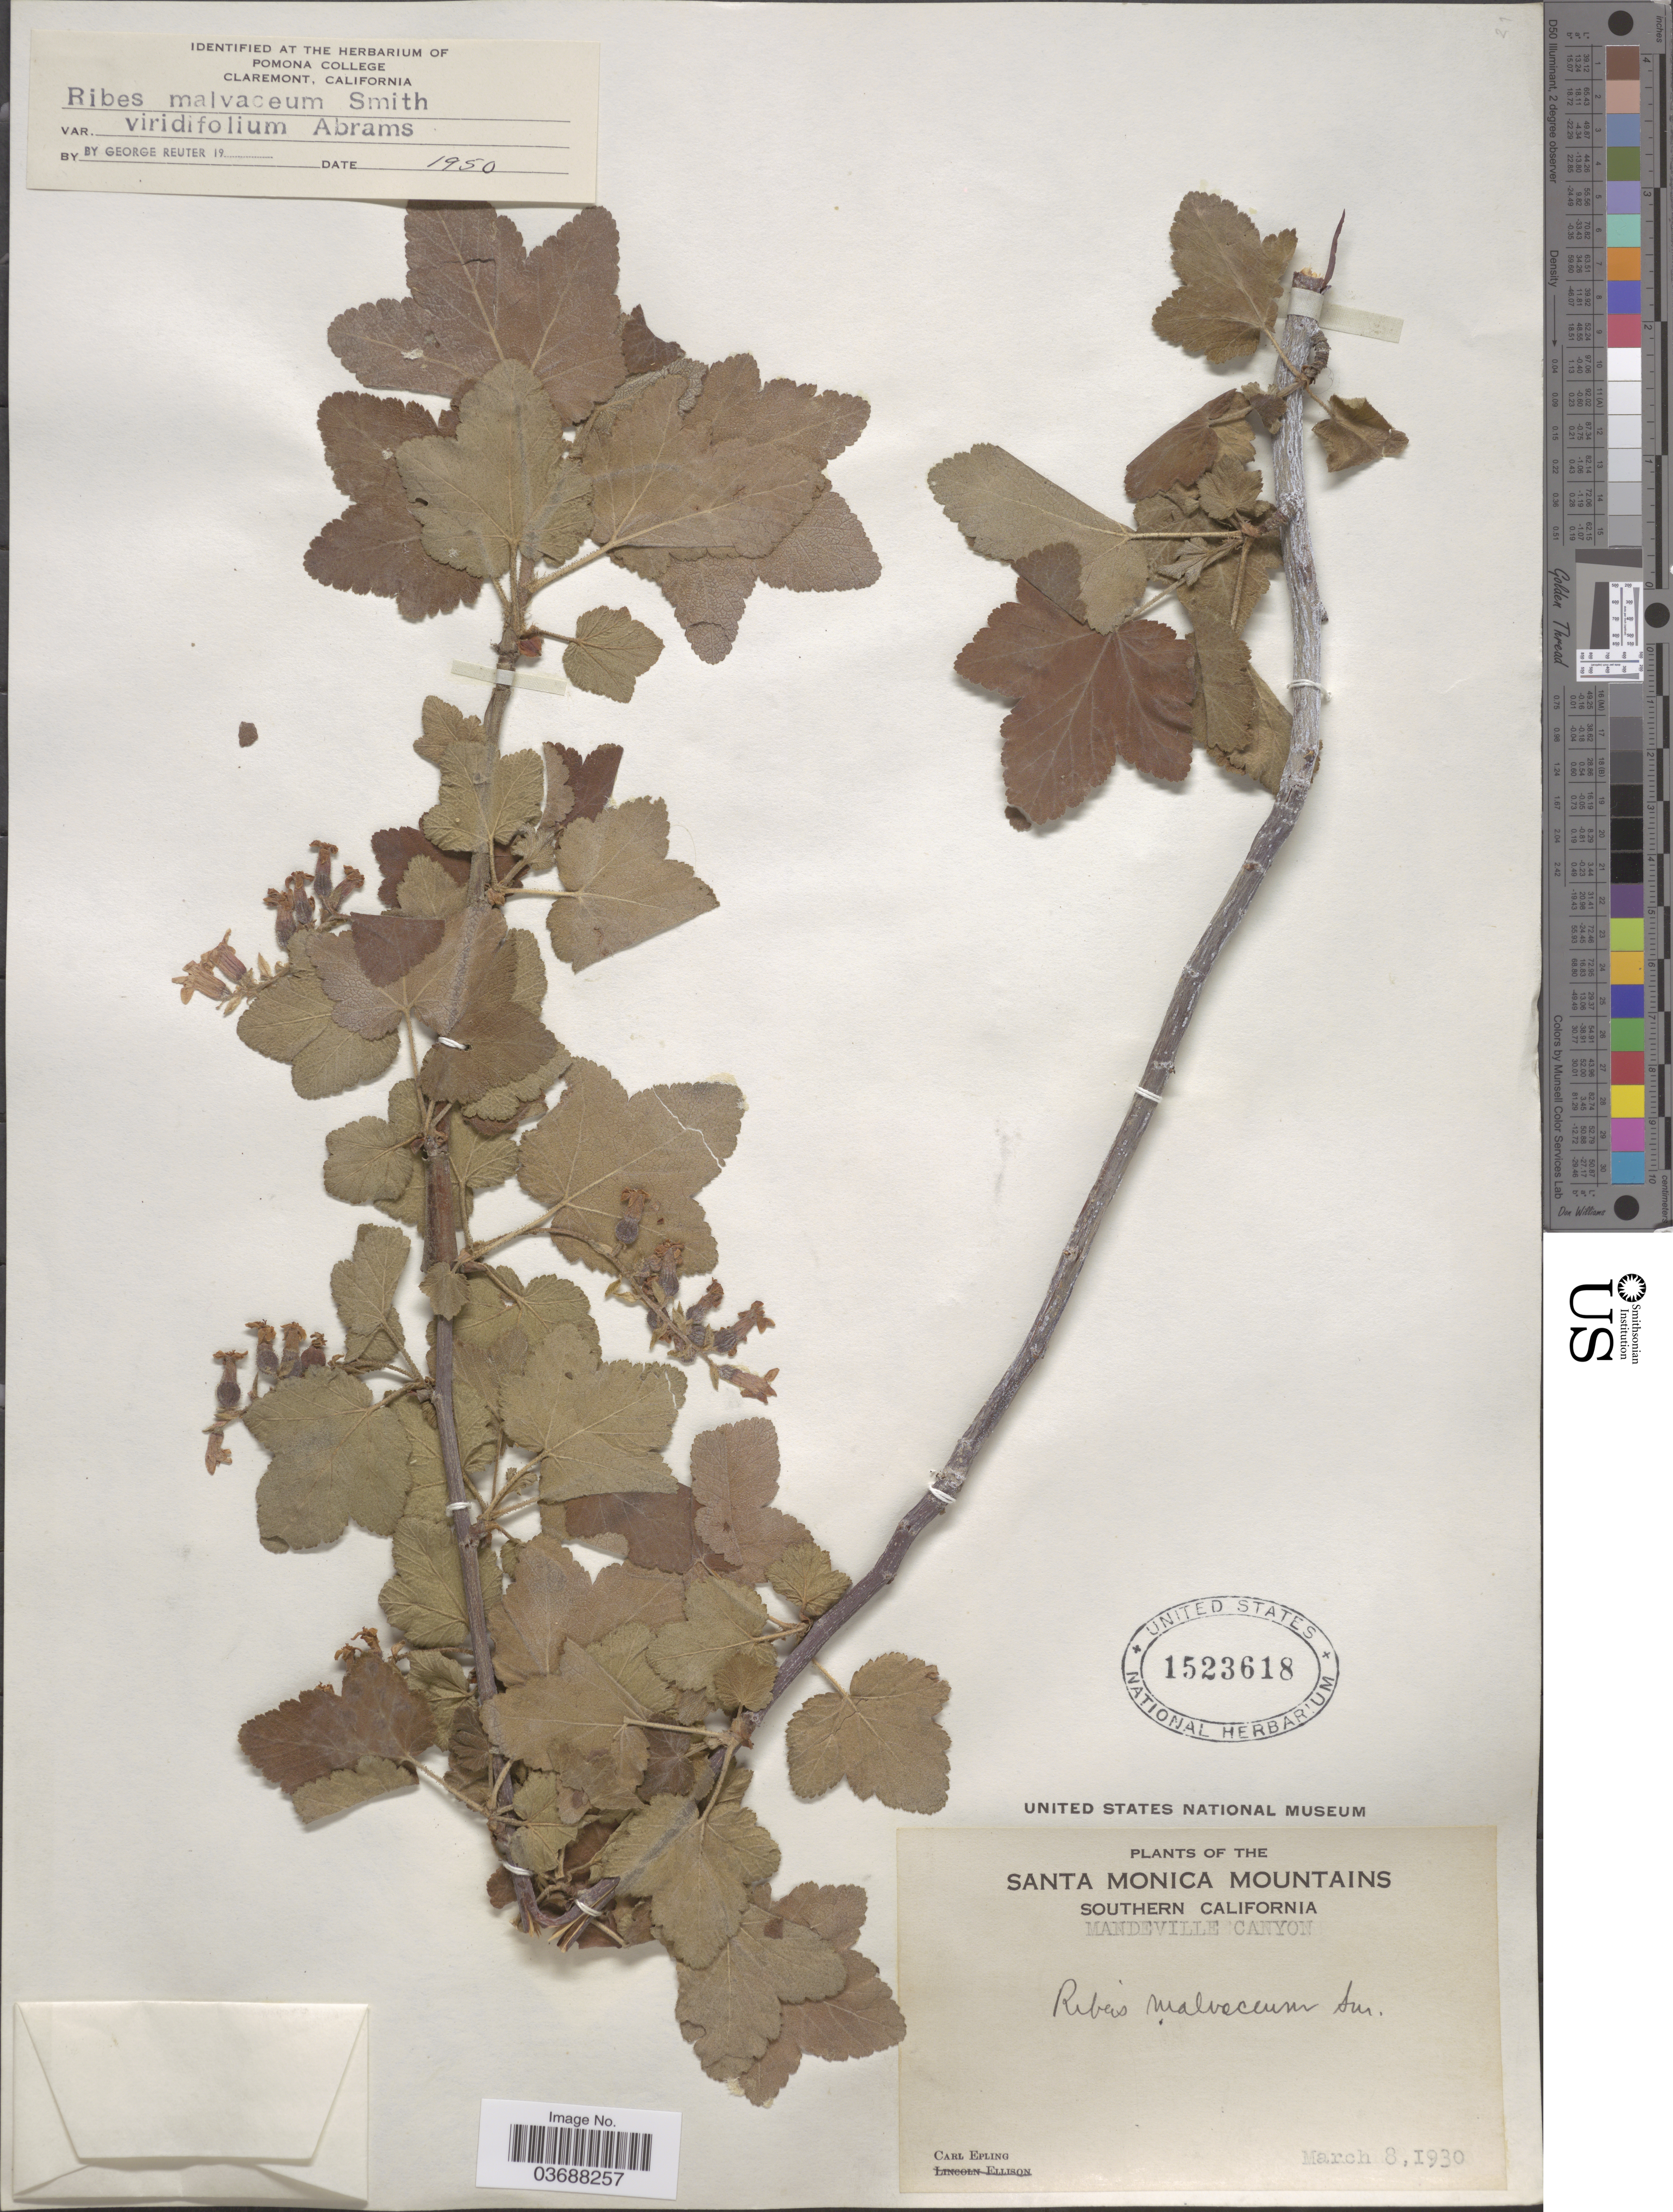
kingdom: Plantae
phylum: Tracheophyta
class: Magnoliopsida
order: Saxifragales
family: Grossulariaceae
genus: Ribes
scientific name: Ribes malvaceum var. viridifolium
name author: Abrams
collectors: C. C. Epling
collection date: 1930-03-08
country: United States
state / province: California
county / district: Los Angeles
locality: Santa Monica Mountains. Southern California. Mandeville Canyon.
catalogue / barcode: US 1523618